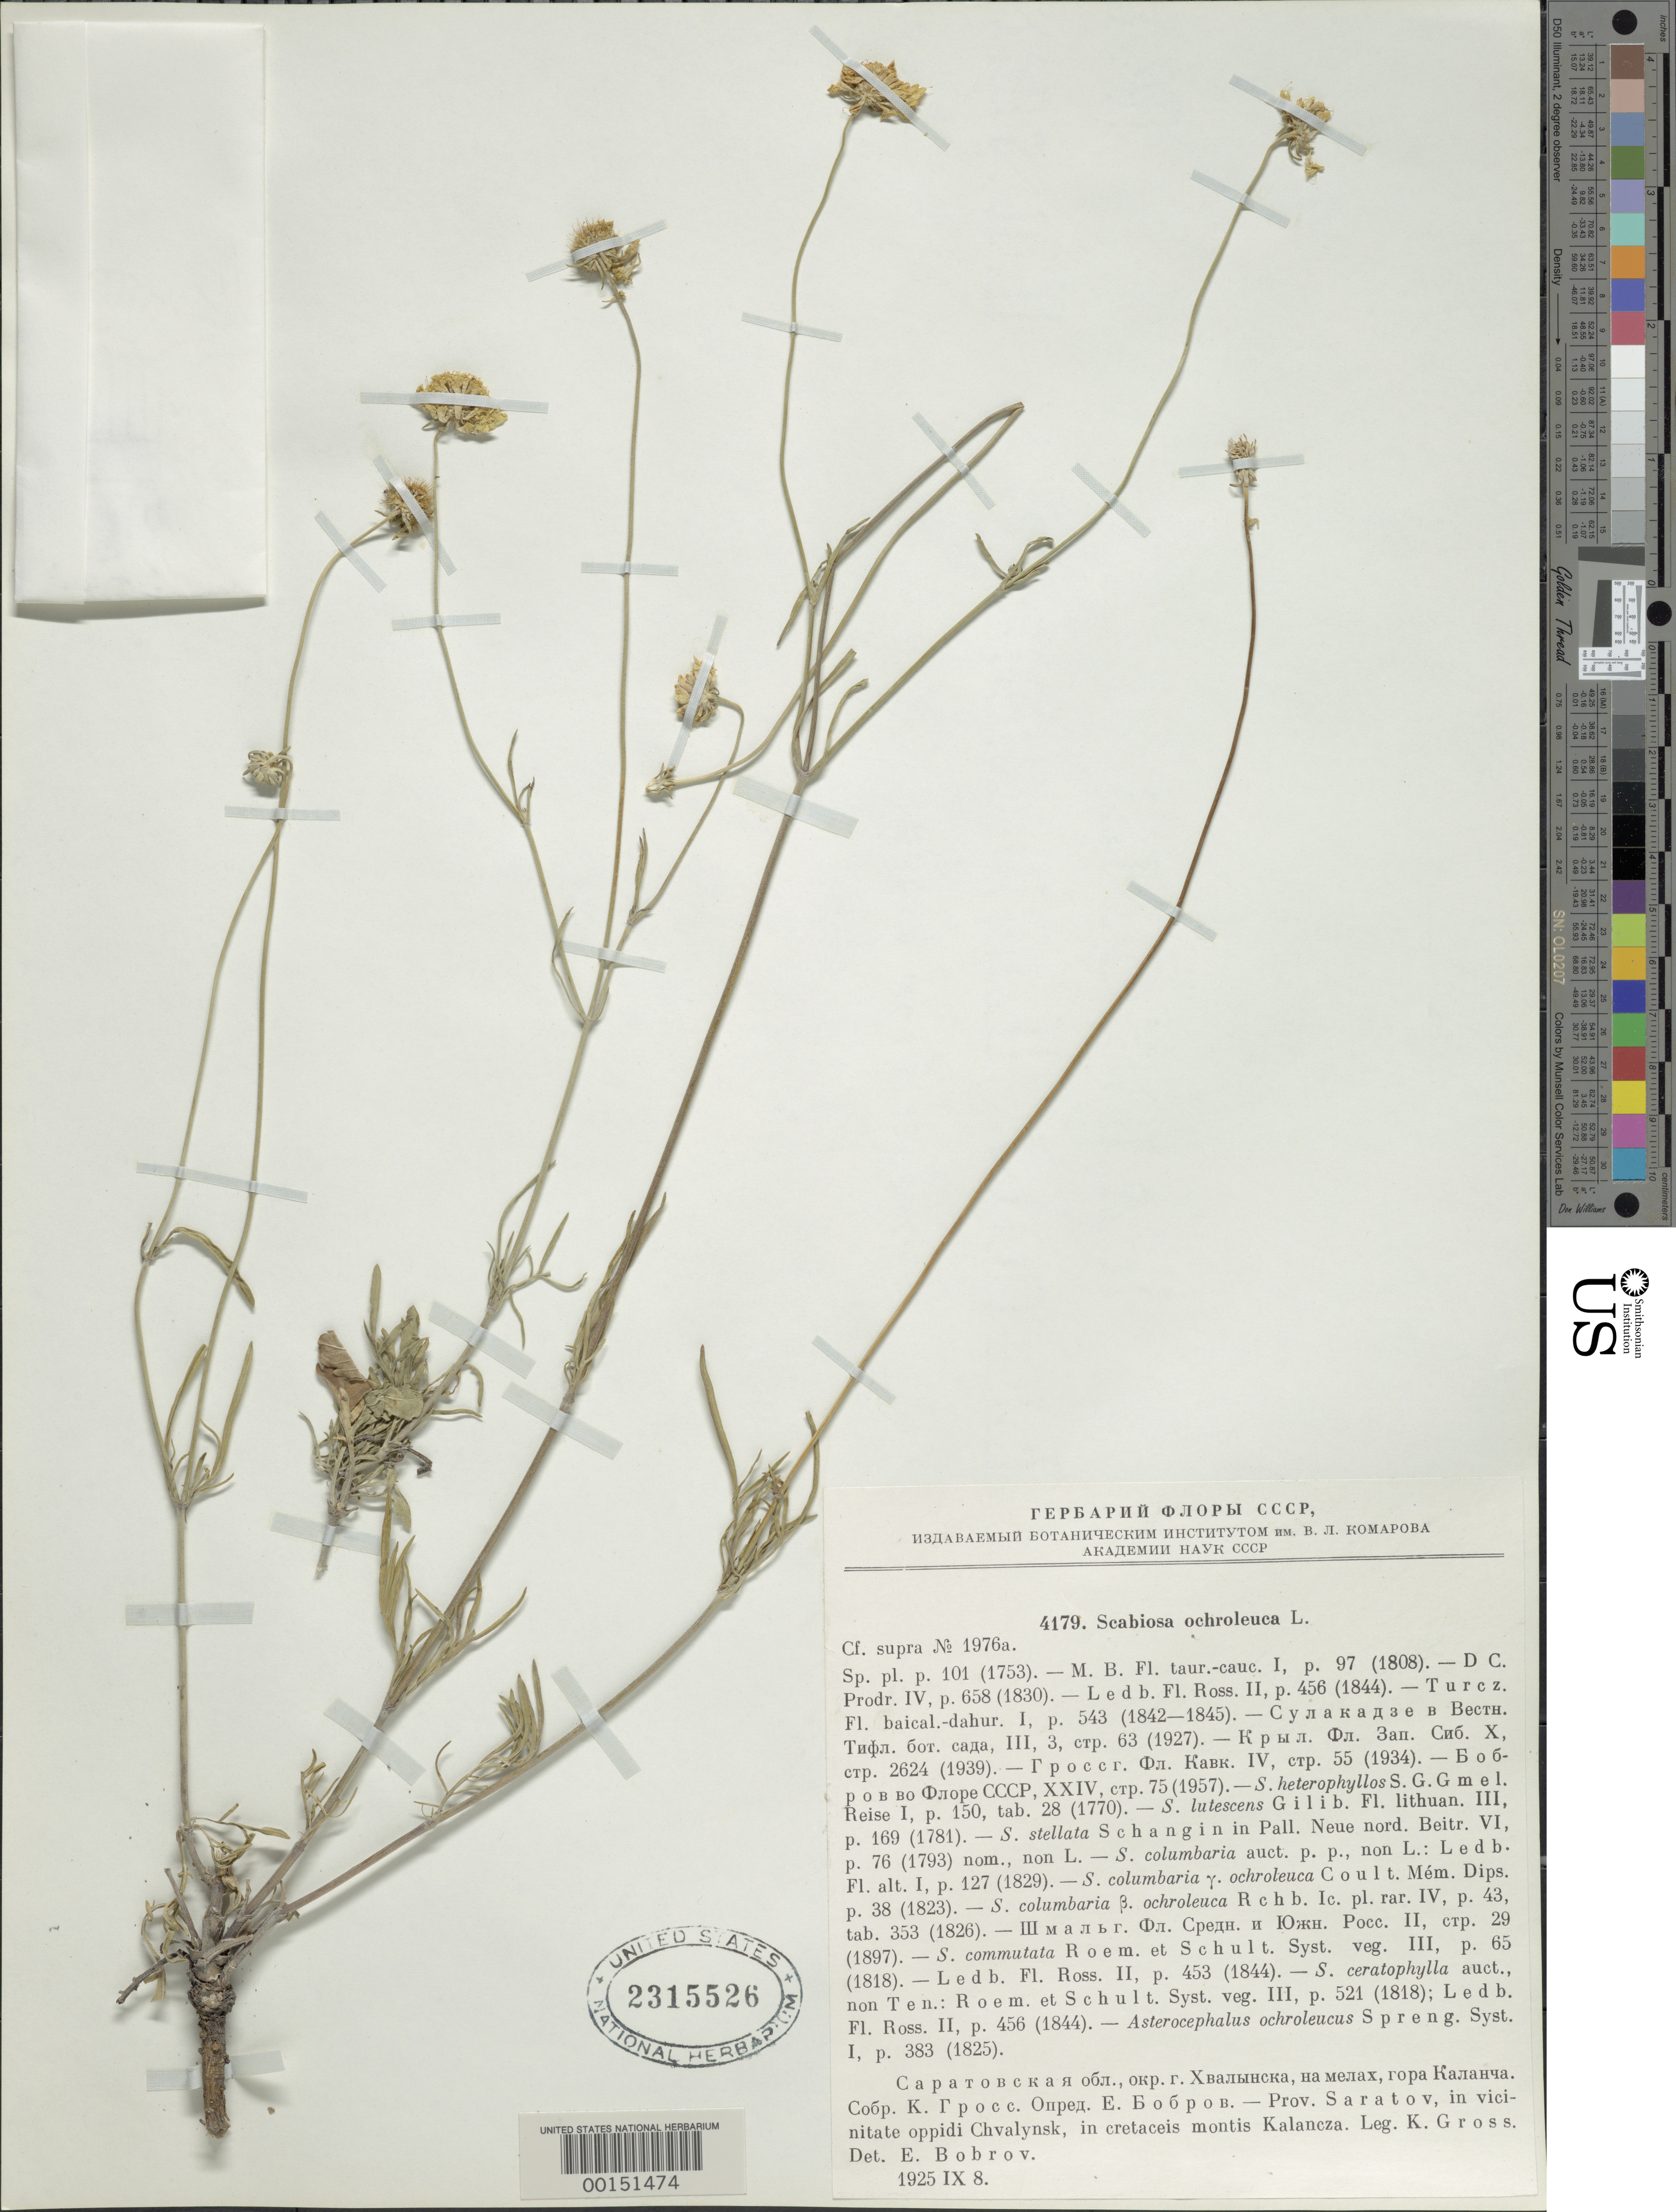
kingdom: Plantae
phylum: Tracheophyta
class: Magnoliopsida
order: Dipsacales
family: Caprifoliaceae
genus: Scabiosa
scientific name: Scabiosa ochroleuca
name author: L.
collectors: K. Gross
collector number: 4179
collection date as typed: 08 Sep 1925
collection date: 1925-09-08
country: Russian Federation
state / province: Saratov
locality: Chvalynsk, Mountains of Kalancza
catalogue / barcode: US 2315526